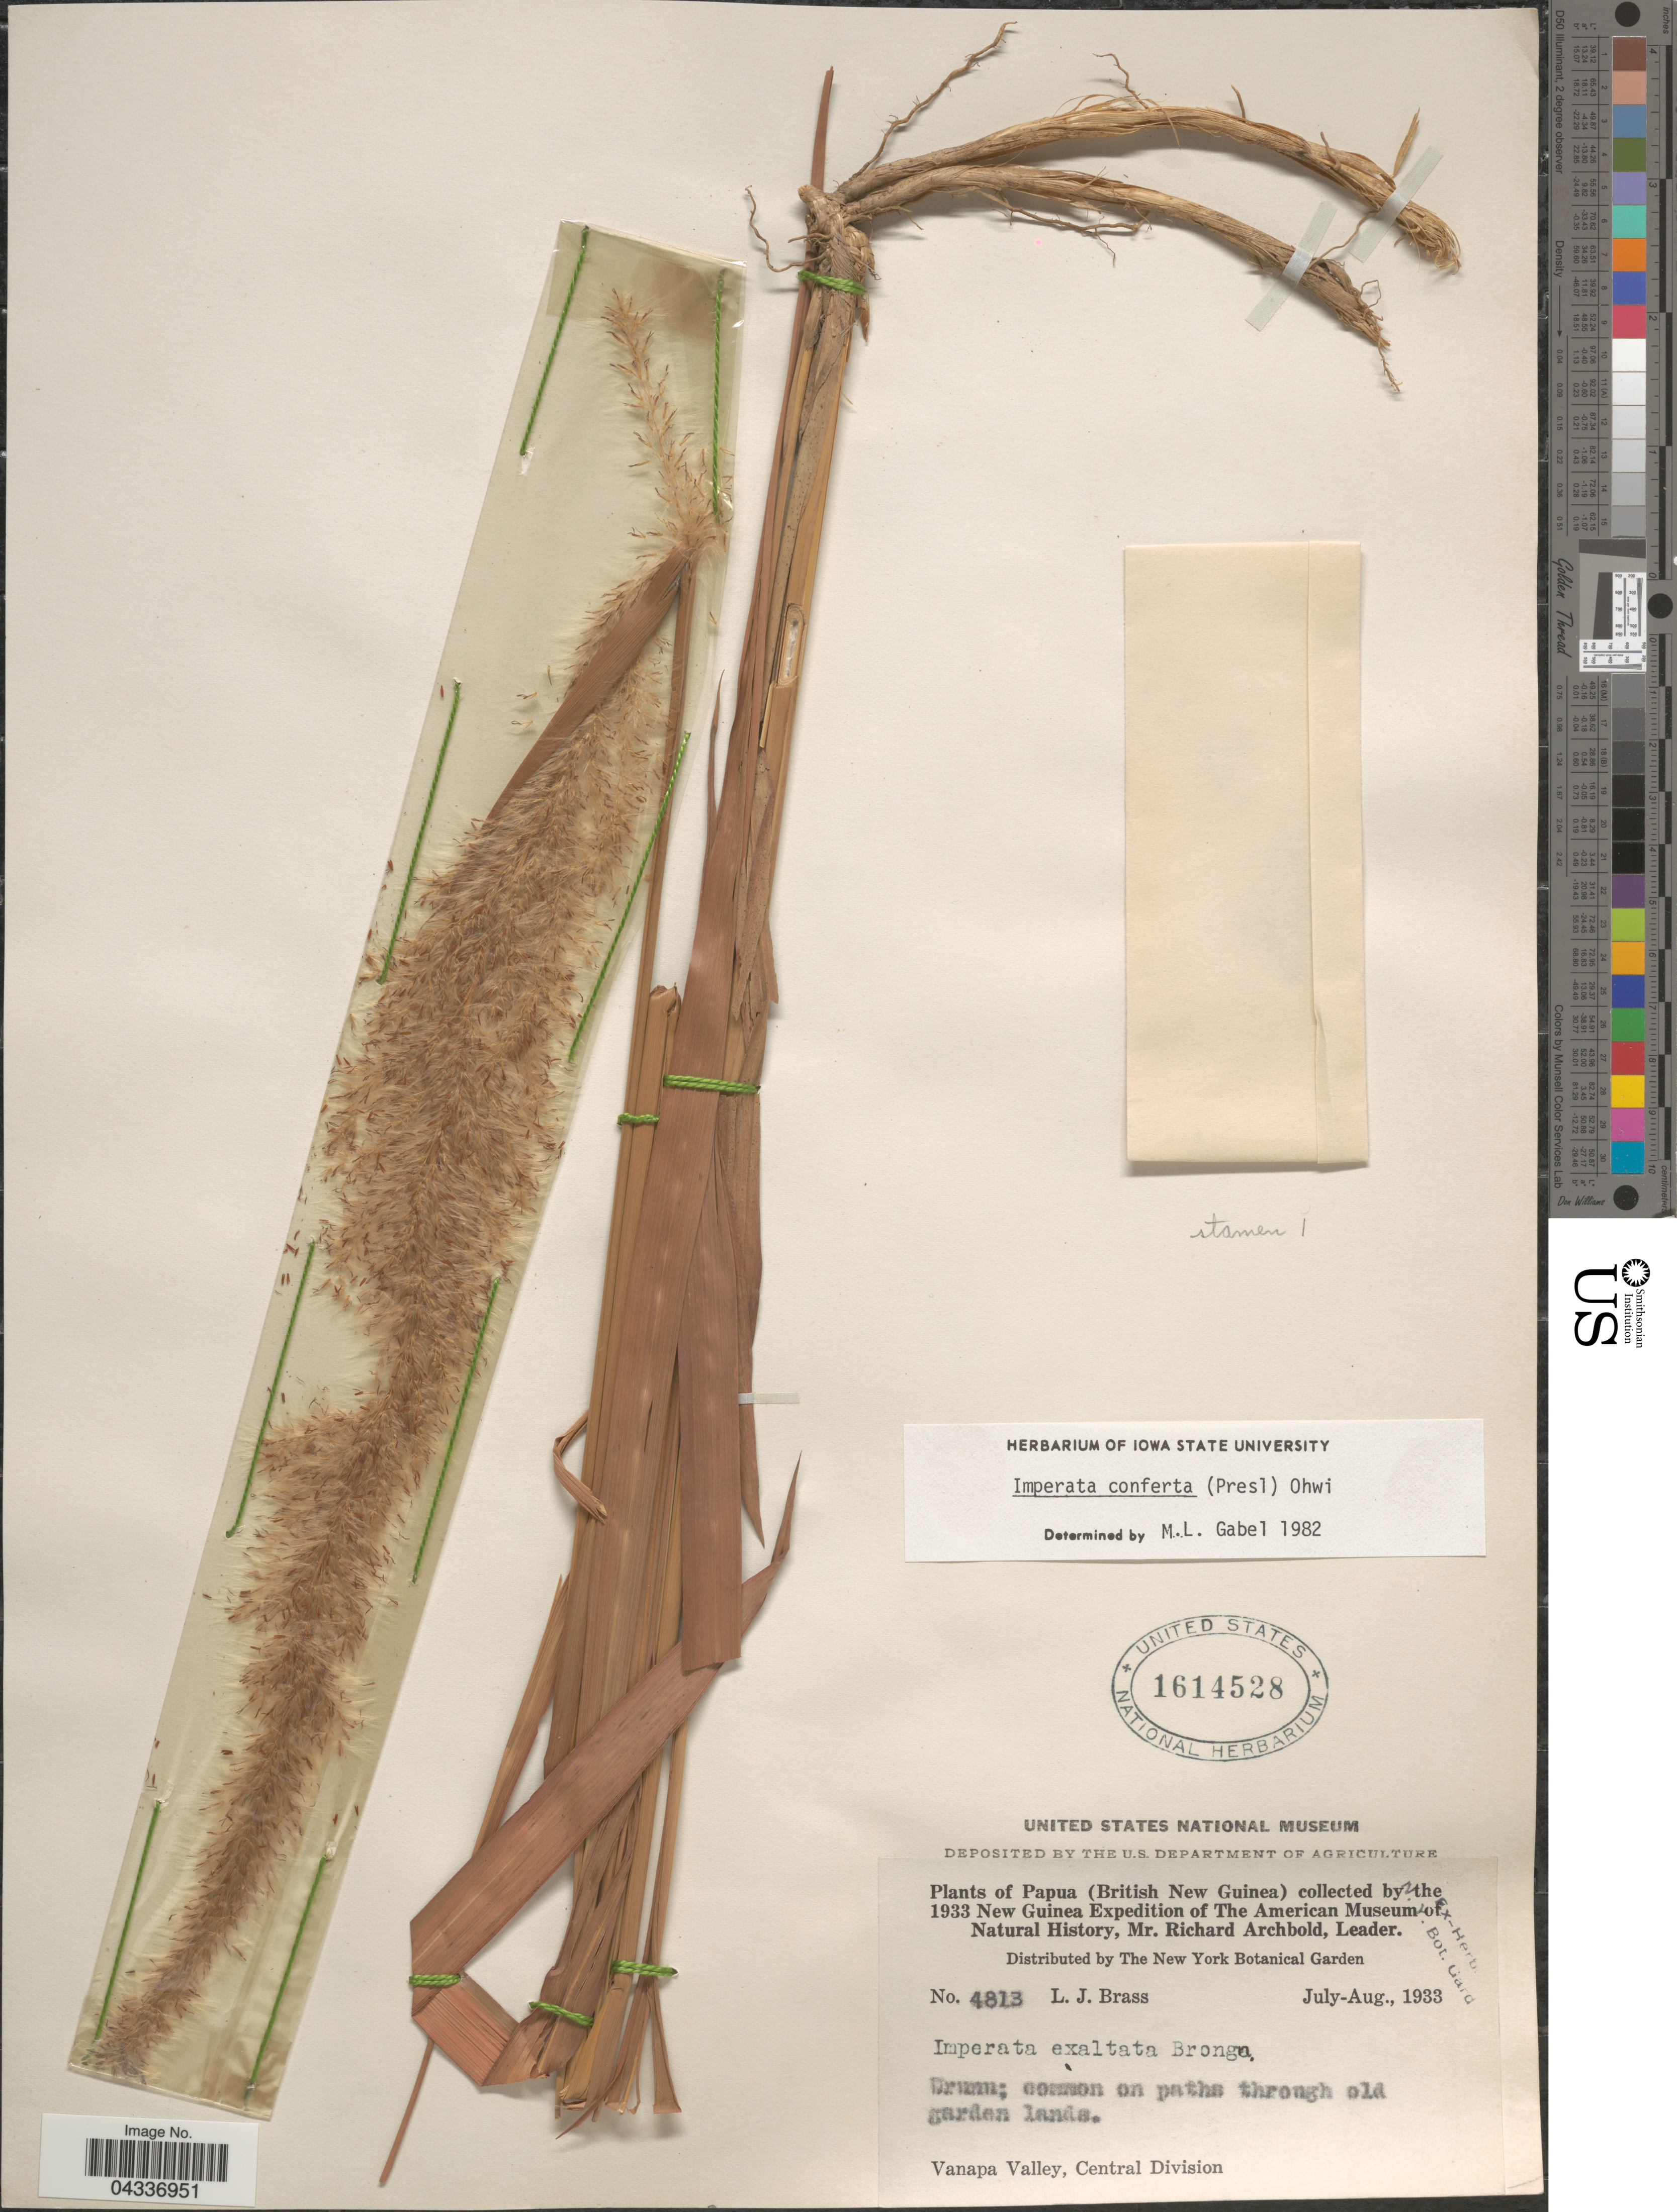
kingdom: Plantae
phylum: Tracheophyta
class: Liliopsida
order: Poales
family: Poaceae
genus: Imperata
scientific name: Imperata conferta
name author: (J. Presl) Ohwi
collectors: L. J. Brass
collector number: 4813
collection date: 1933-07/1933-08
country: Papua New Guinea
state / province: Central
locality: Papua (British New Guinea). The 1933 New Guinea Expedition of The American Museum of Natural History. Vanapa Valley, Central Division.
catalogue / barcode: US 1614528